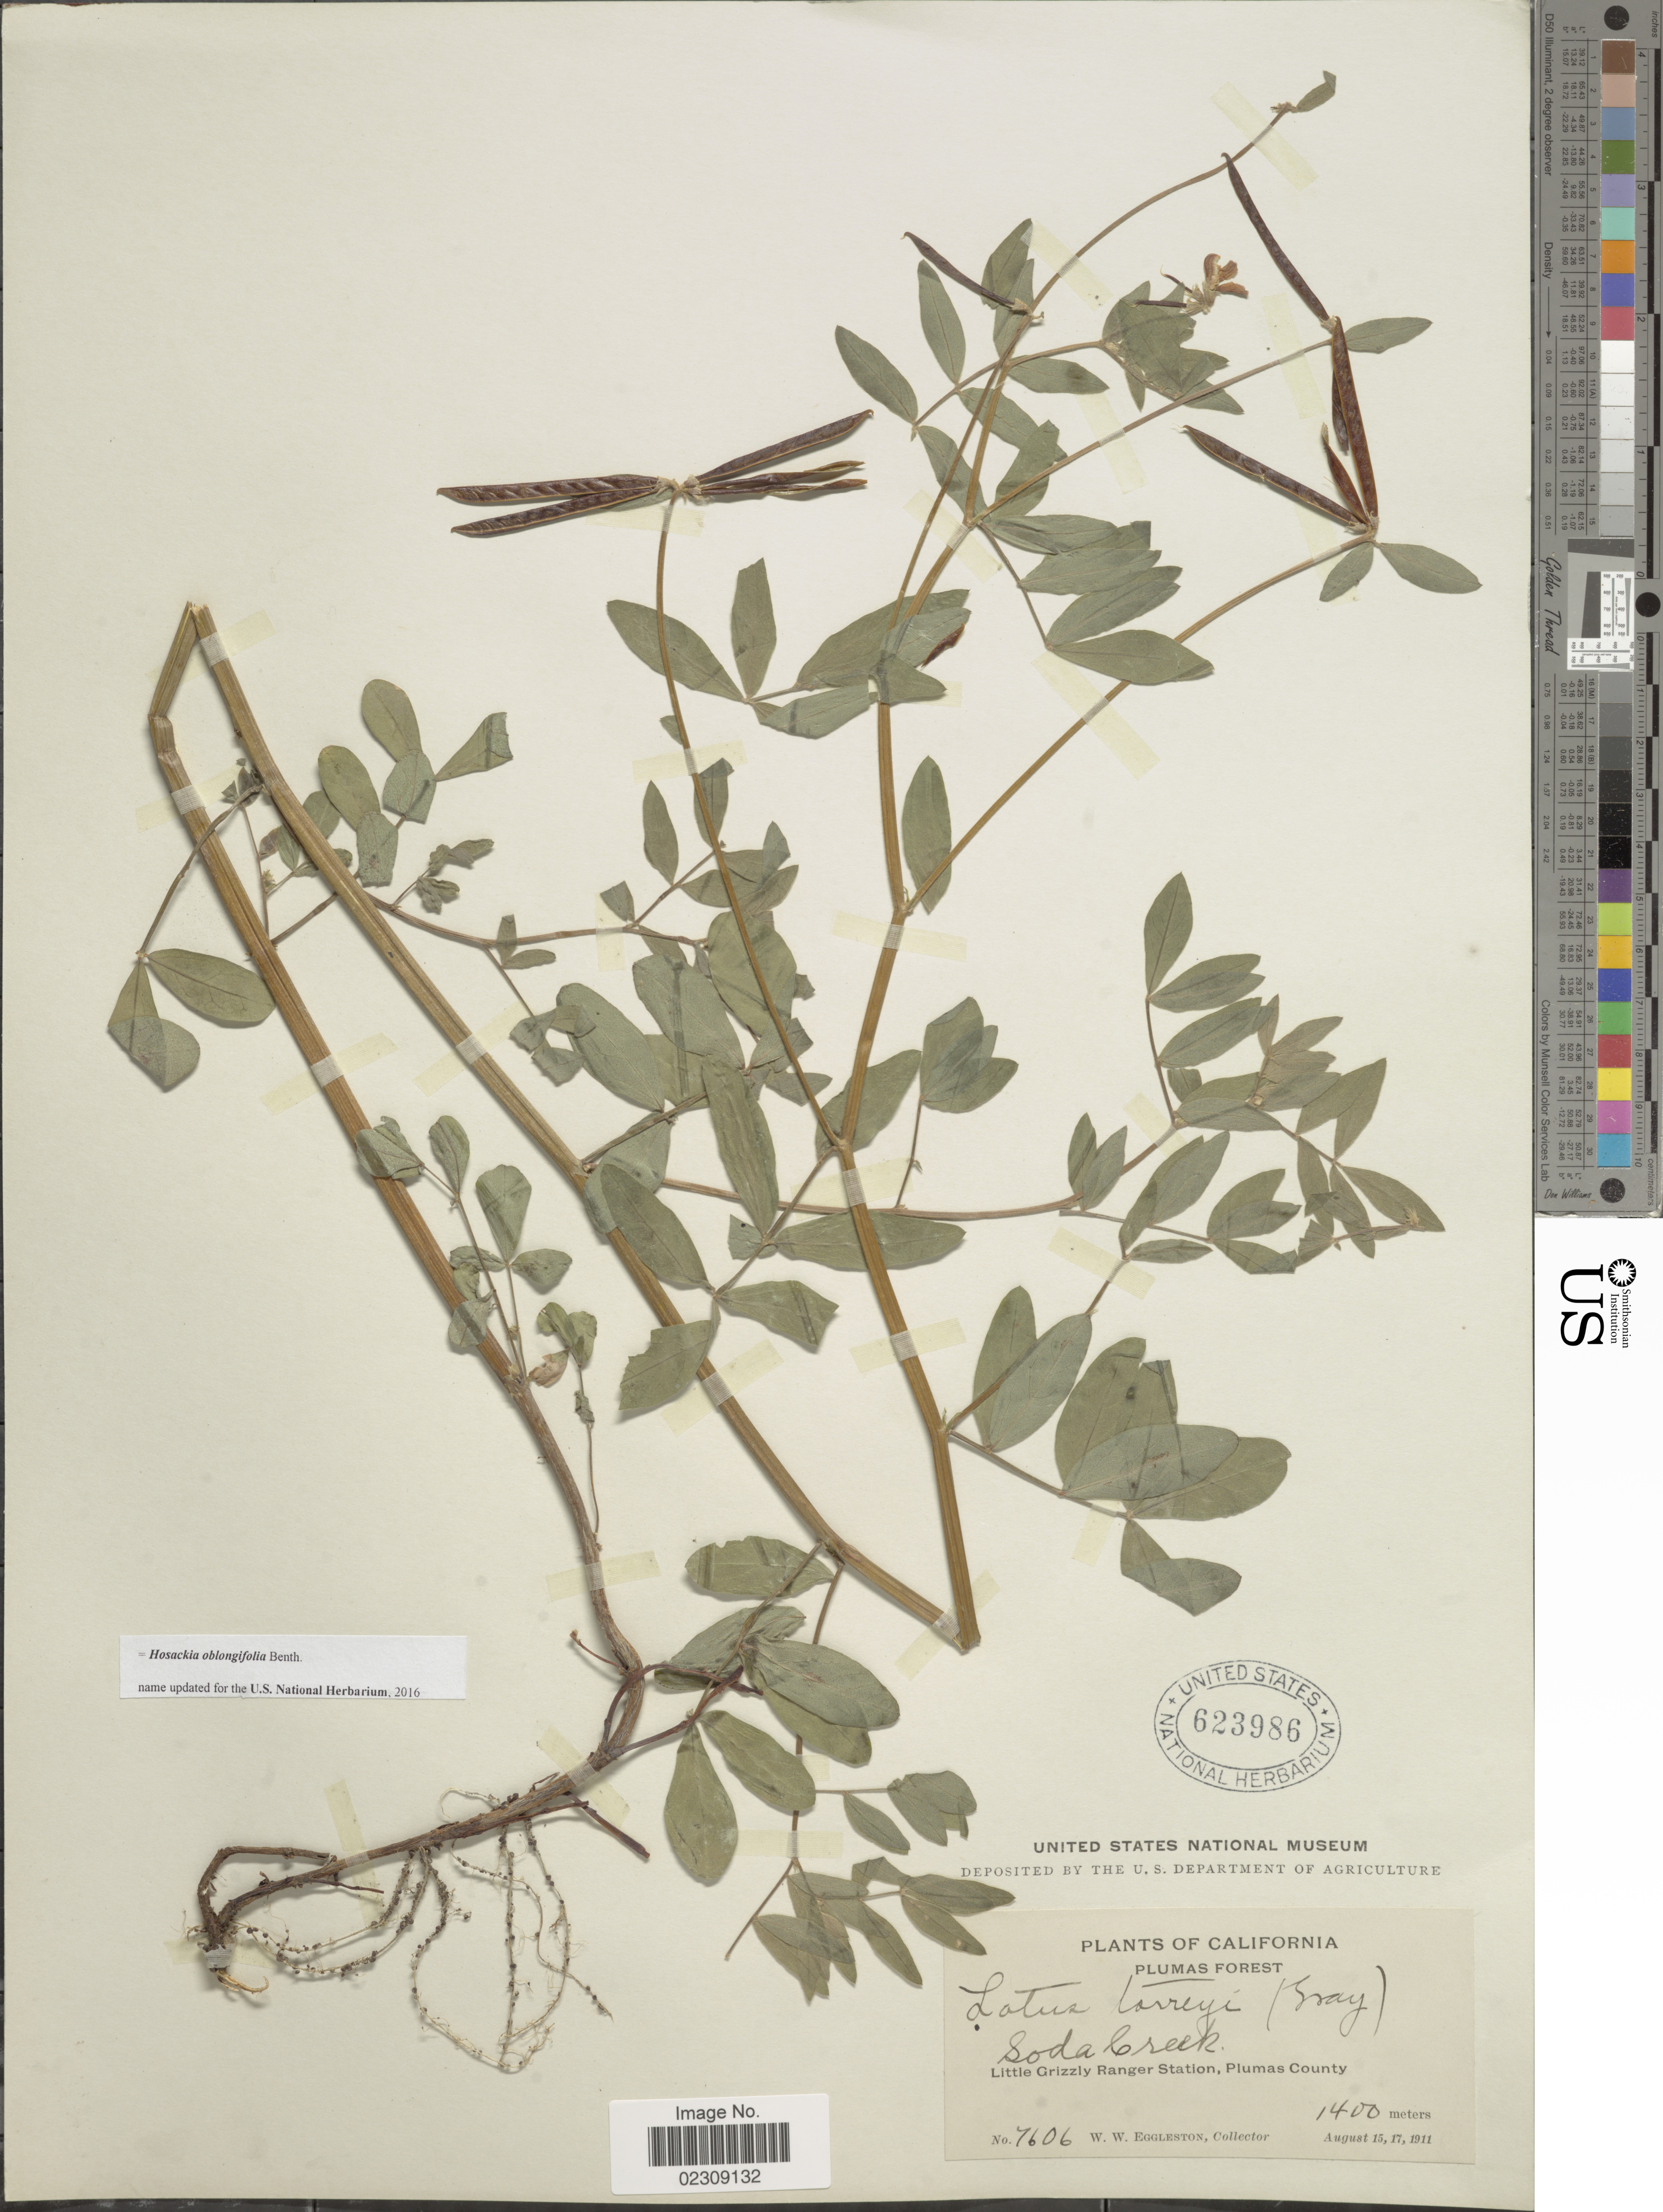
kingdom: Plantae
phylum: Tracheophyta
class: Magnoliopsida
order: Fabales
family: Fabaceae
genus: Hosackia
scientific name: Hosackia oblongifolia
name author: Benth.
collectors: W. W. Eggleston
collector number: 7606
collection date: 1911-08-15/1911-08-17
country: United States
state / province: California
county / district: Plumas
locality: Plumas Forest, Soda Creek, Little Grizzly Ranger Station, Plumas County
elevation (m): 1400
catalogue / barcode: US 623986